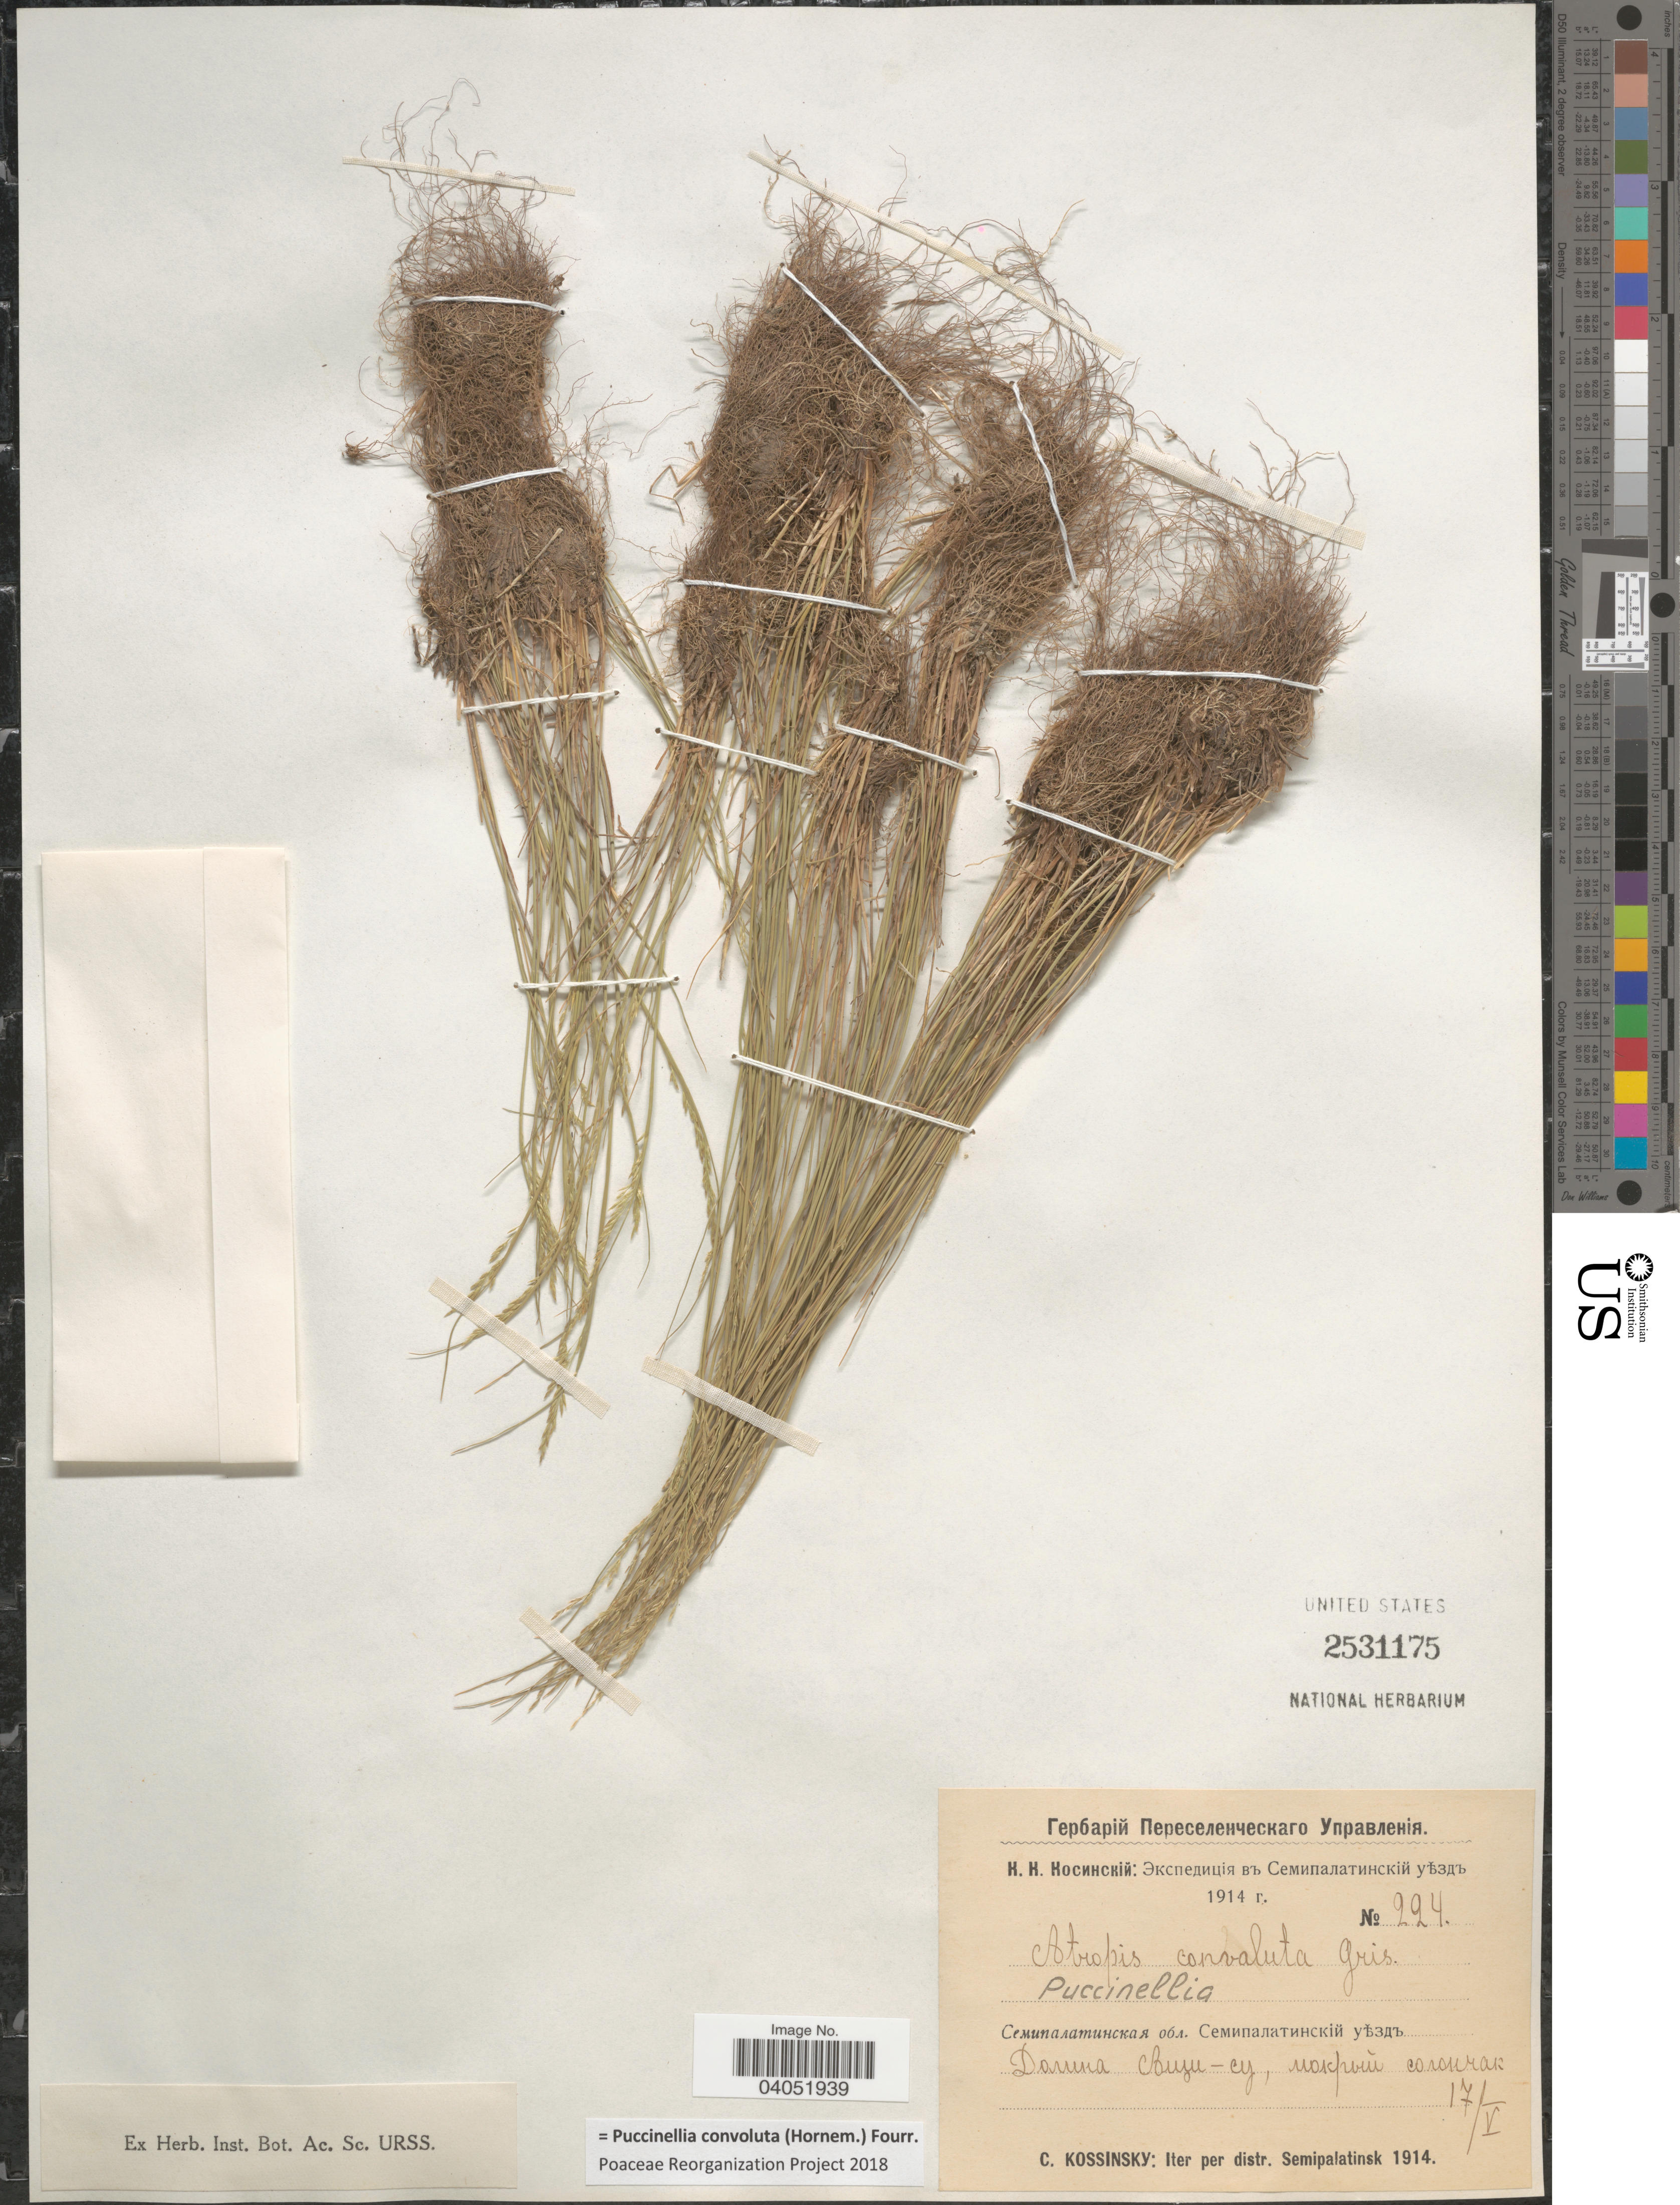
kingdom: Plantae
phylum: Tracheophyta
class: Liliopsida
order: Poales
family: Poaceae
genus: Puccinellia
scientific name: Puccinellia convoluta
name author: (Hornem.) Fourr.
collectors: S. Korzhinskiy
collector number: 224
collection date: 1914-05-17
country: Kazakhstan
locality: Iter per distr. Semipalatinsk. Ashchi-Su valley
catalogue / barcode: US 2531175